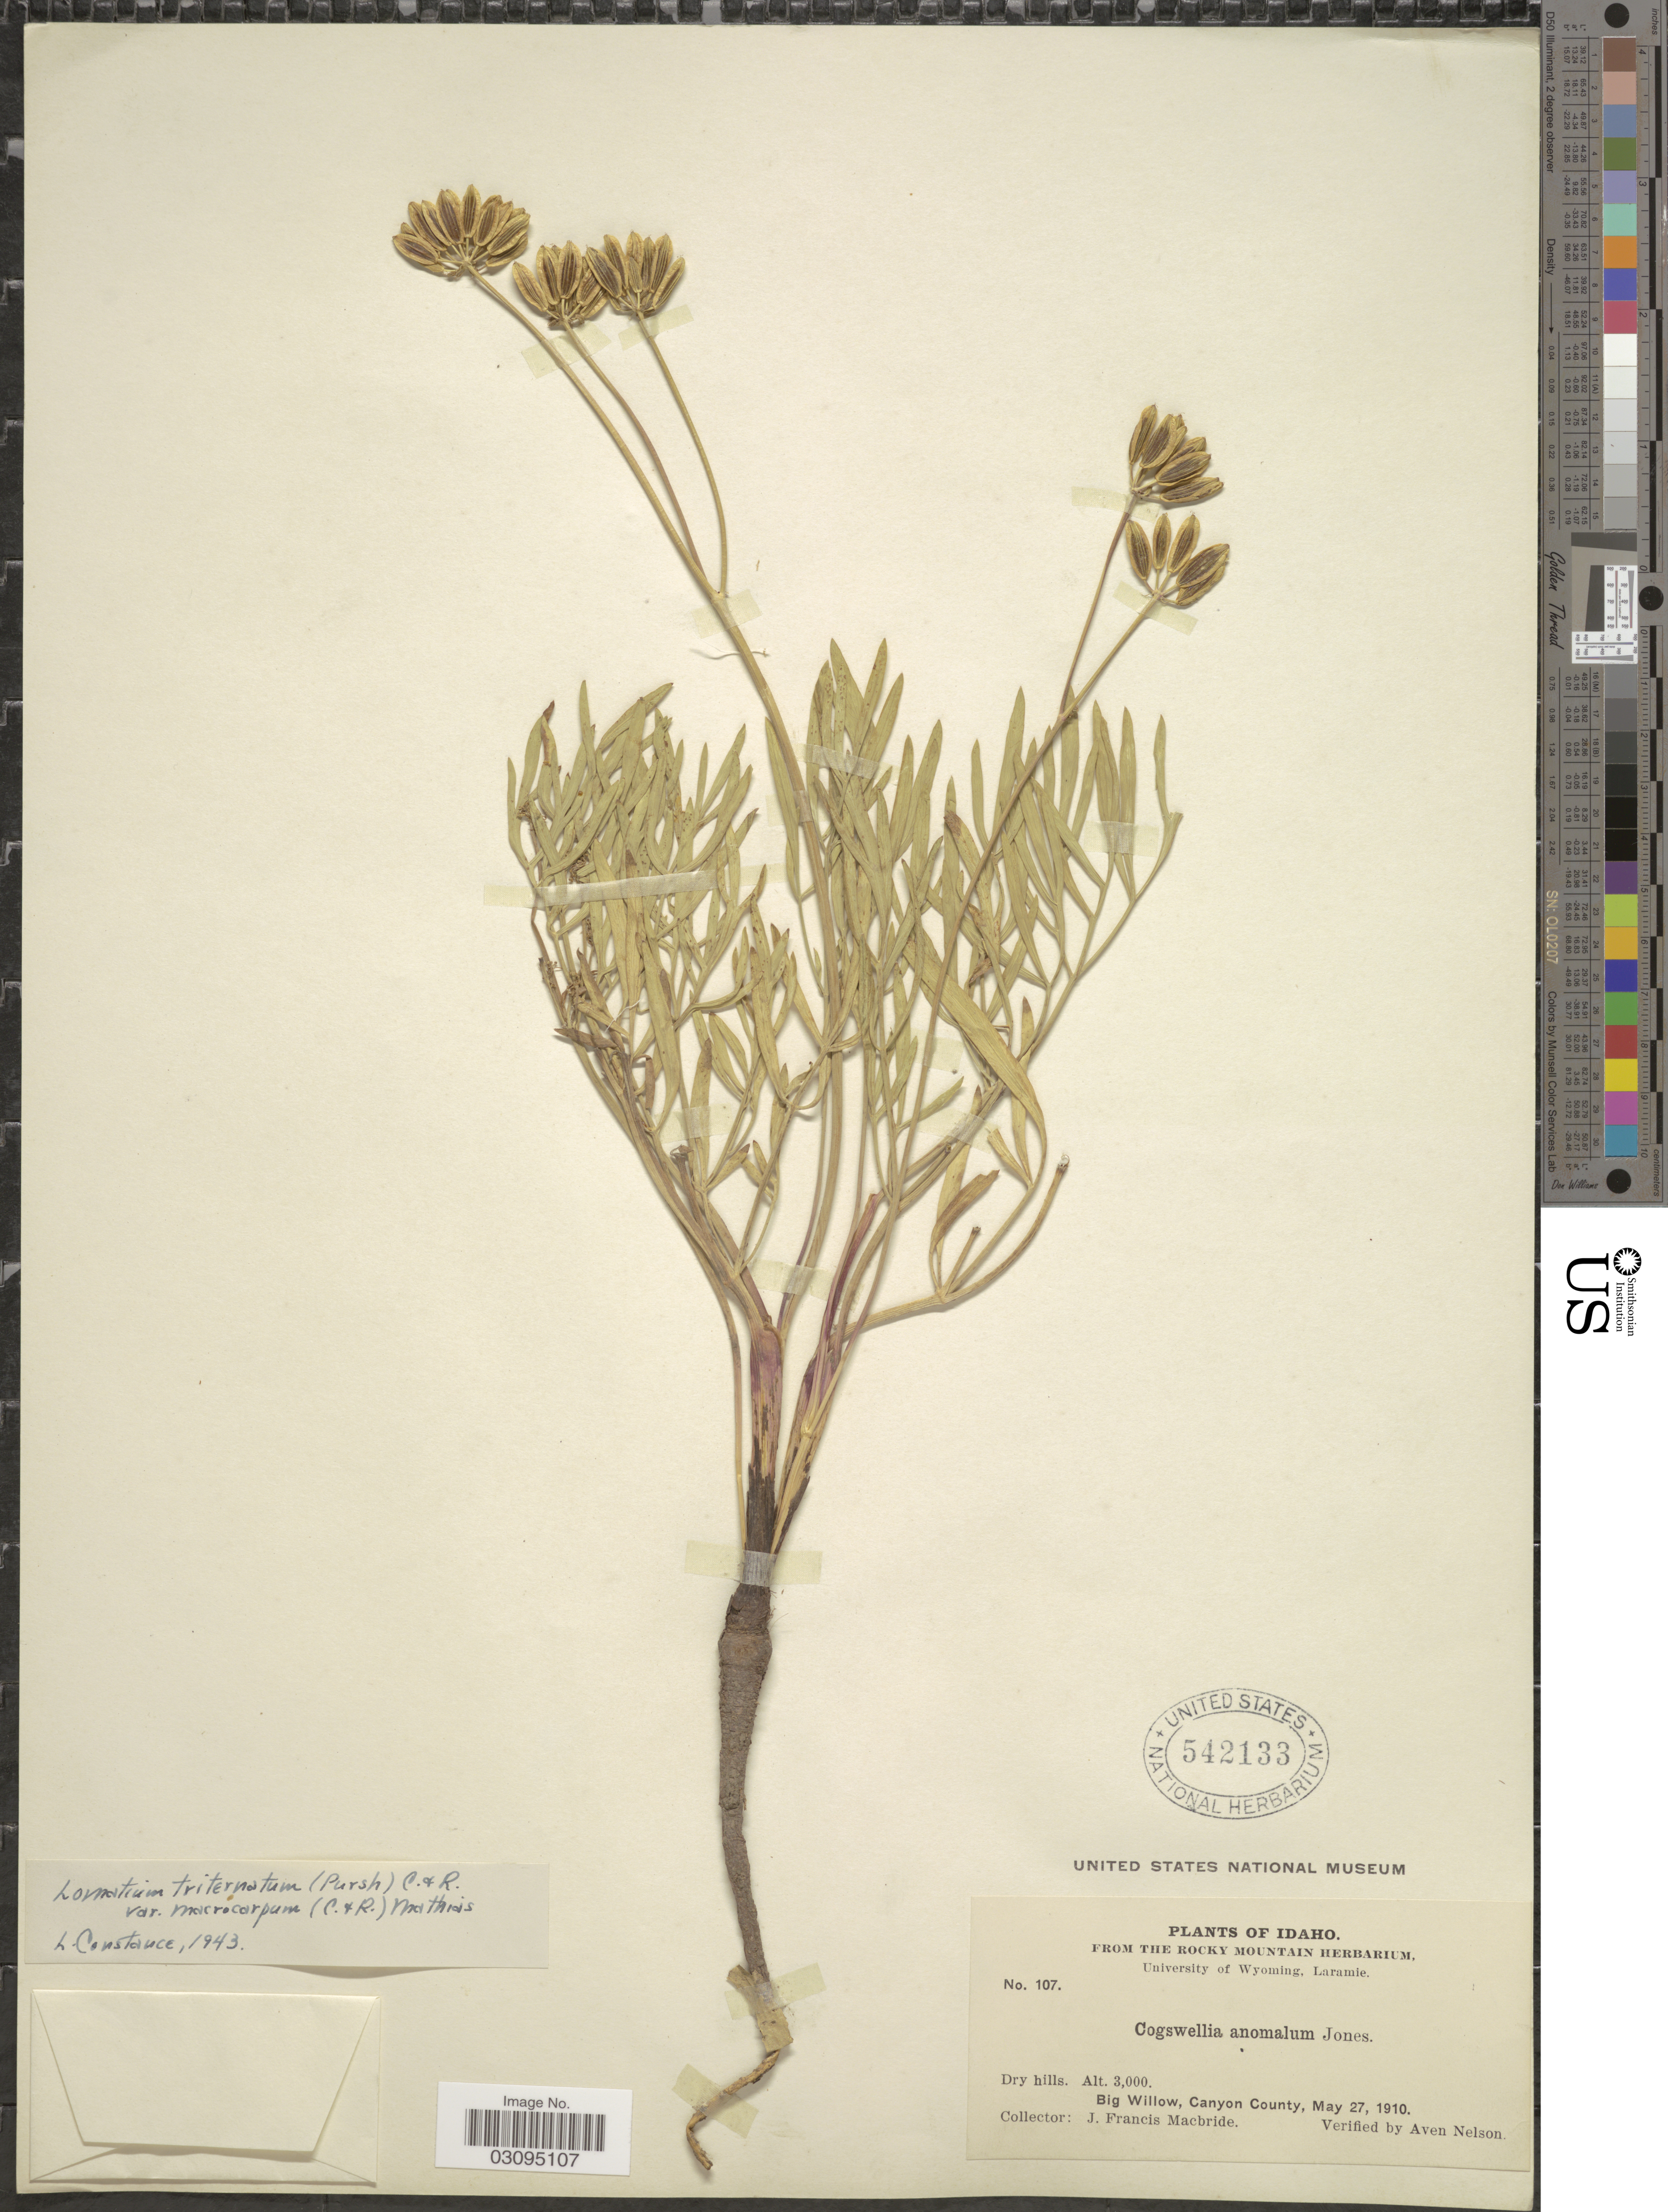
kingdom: Plantae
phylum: Tracheophyta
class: Magnoliopsida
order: Apiales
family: Apiaceae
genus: Lomatium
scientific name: Lomatium triternatum var. macrocarpum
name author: (J.M. Coult. & Rose) Mathias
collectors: J. F. Macbride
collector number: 107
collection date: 1910-05-27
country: United States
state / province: Idaho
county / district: Canyon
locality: Big Willow, Canyon County.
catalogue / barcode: US 542133